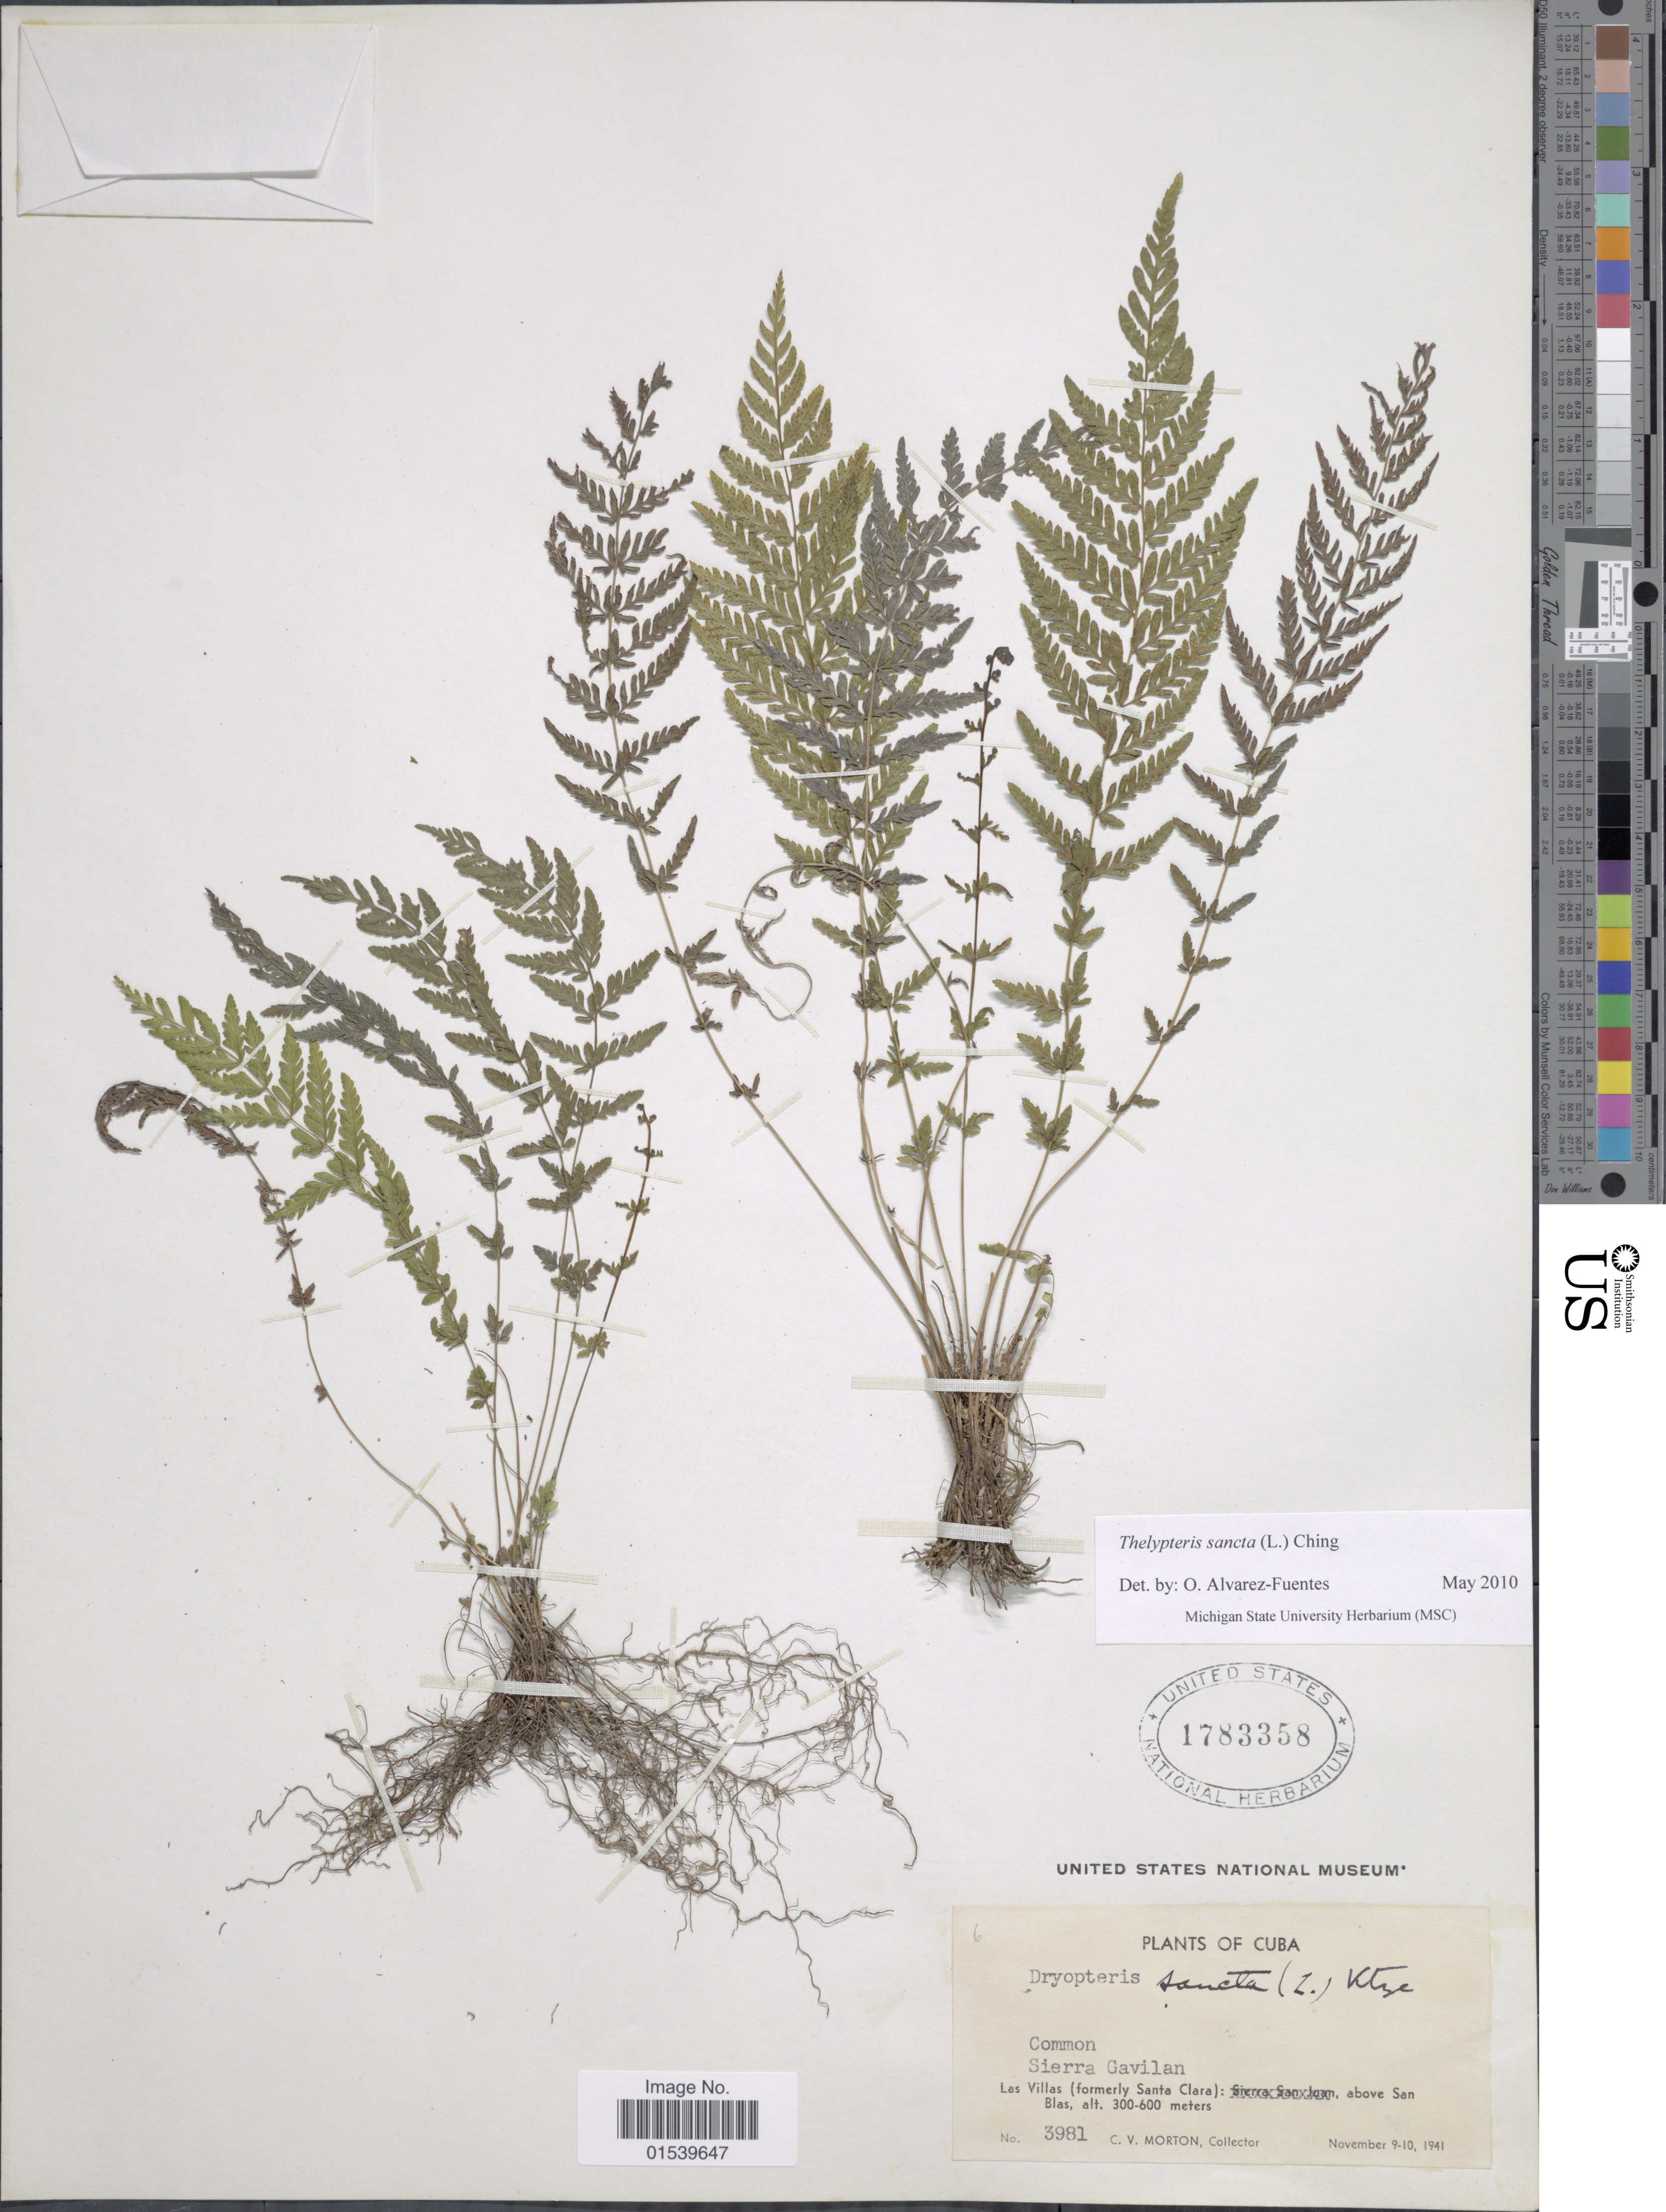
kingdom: Plantae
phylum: Tracheophyta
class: Polypodiopsida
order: Polypodiales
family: Thelypteridaceae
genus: Amauropelta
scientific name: Amauropelta sancta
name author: (L.) Pic. Serm.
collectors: C. V. Morton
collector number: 3981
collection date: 1941-11-09/1941-11-10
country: Cuba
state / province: Las Villas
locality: Sierra Gavilan, Las Villas (formerly Santa Clara): above San Blas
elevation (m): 300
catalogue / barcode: US 1783358